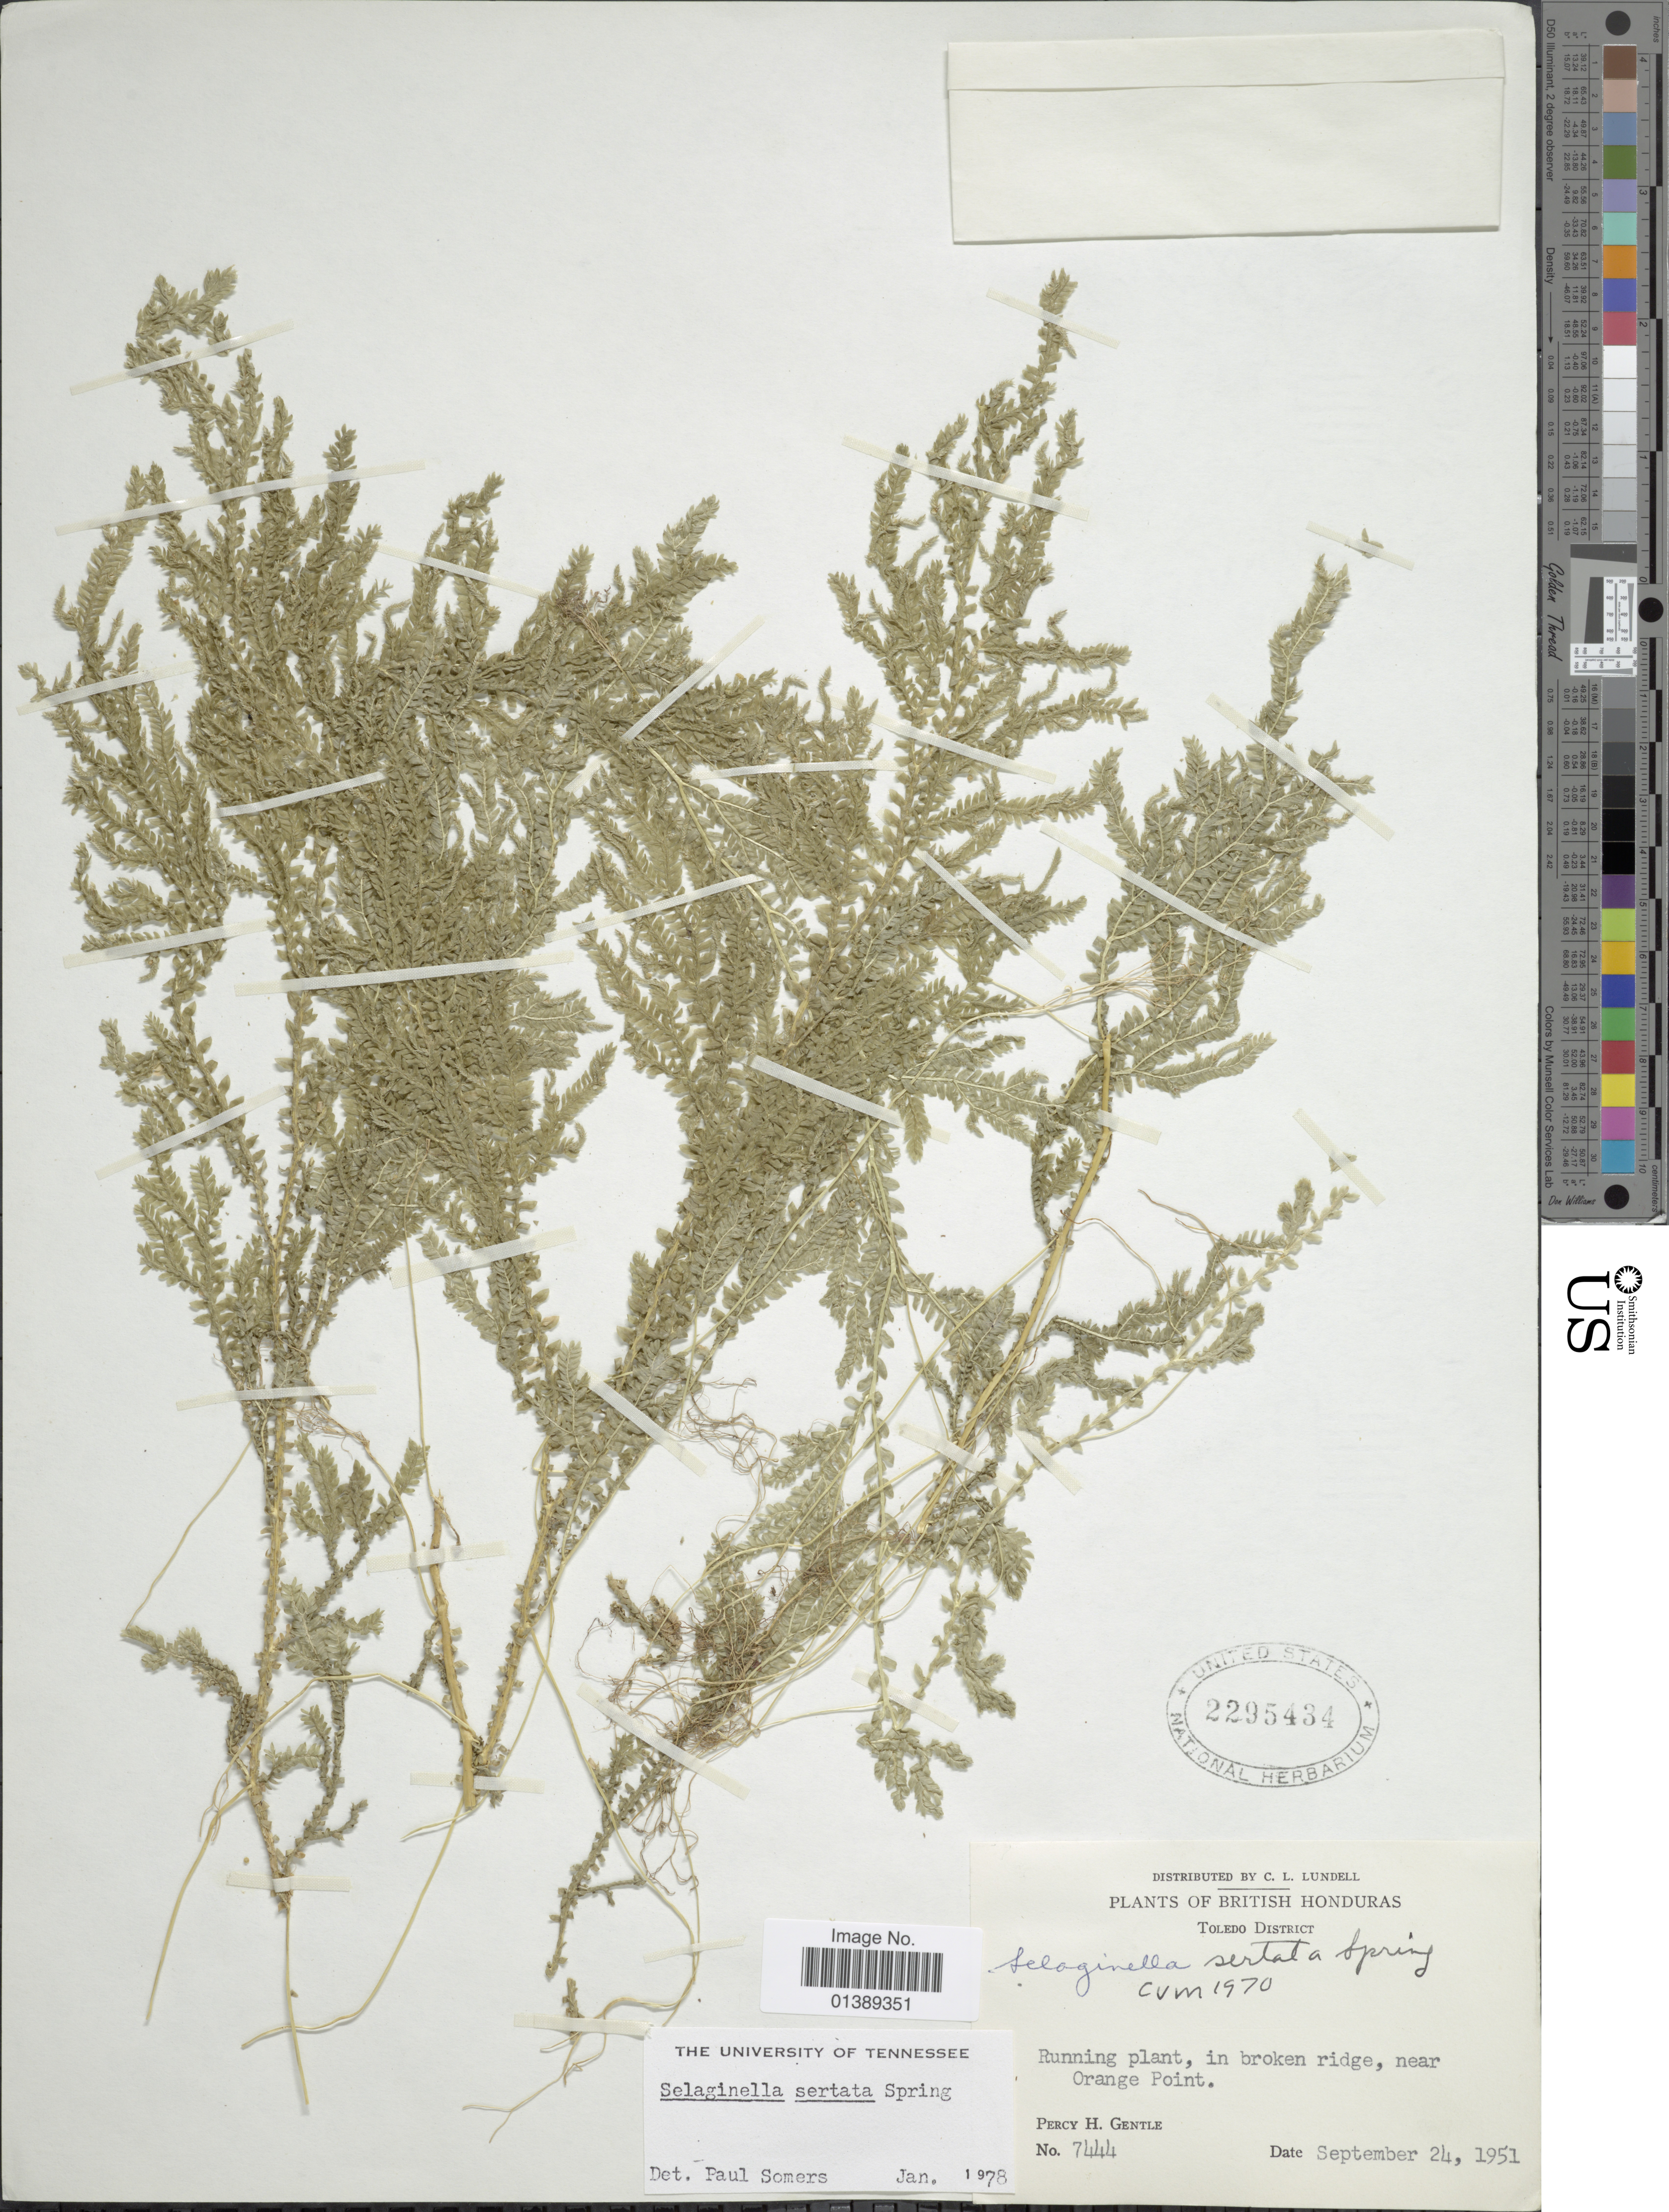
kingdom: Plantae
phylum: Tracheophyta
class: Lycopodiopsida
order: Selaginellales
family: Selaginellaceae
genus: Selaginella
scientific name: Selaginella sertata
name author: Spring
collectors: P. H. Gentle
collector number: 7444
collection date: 1951-09-24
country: Belize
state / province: Toledo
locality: British Honduras, near Orange Point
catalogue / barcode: US 2295434